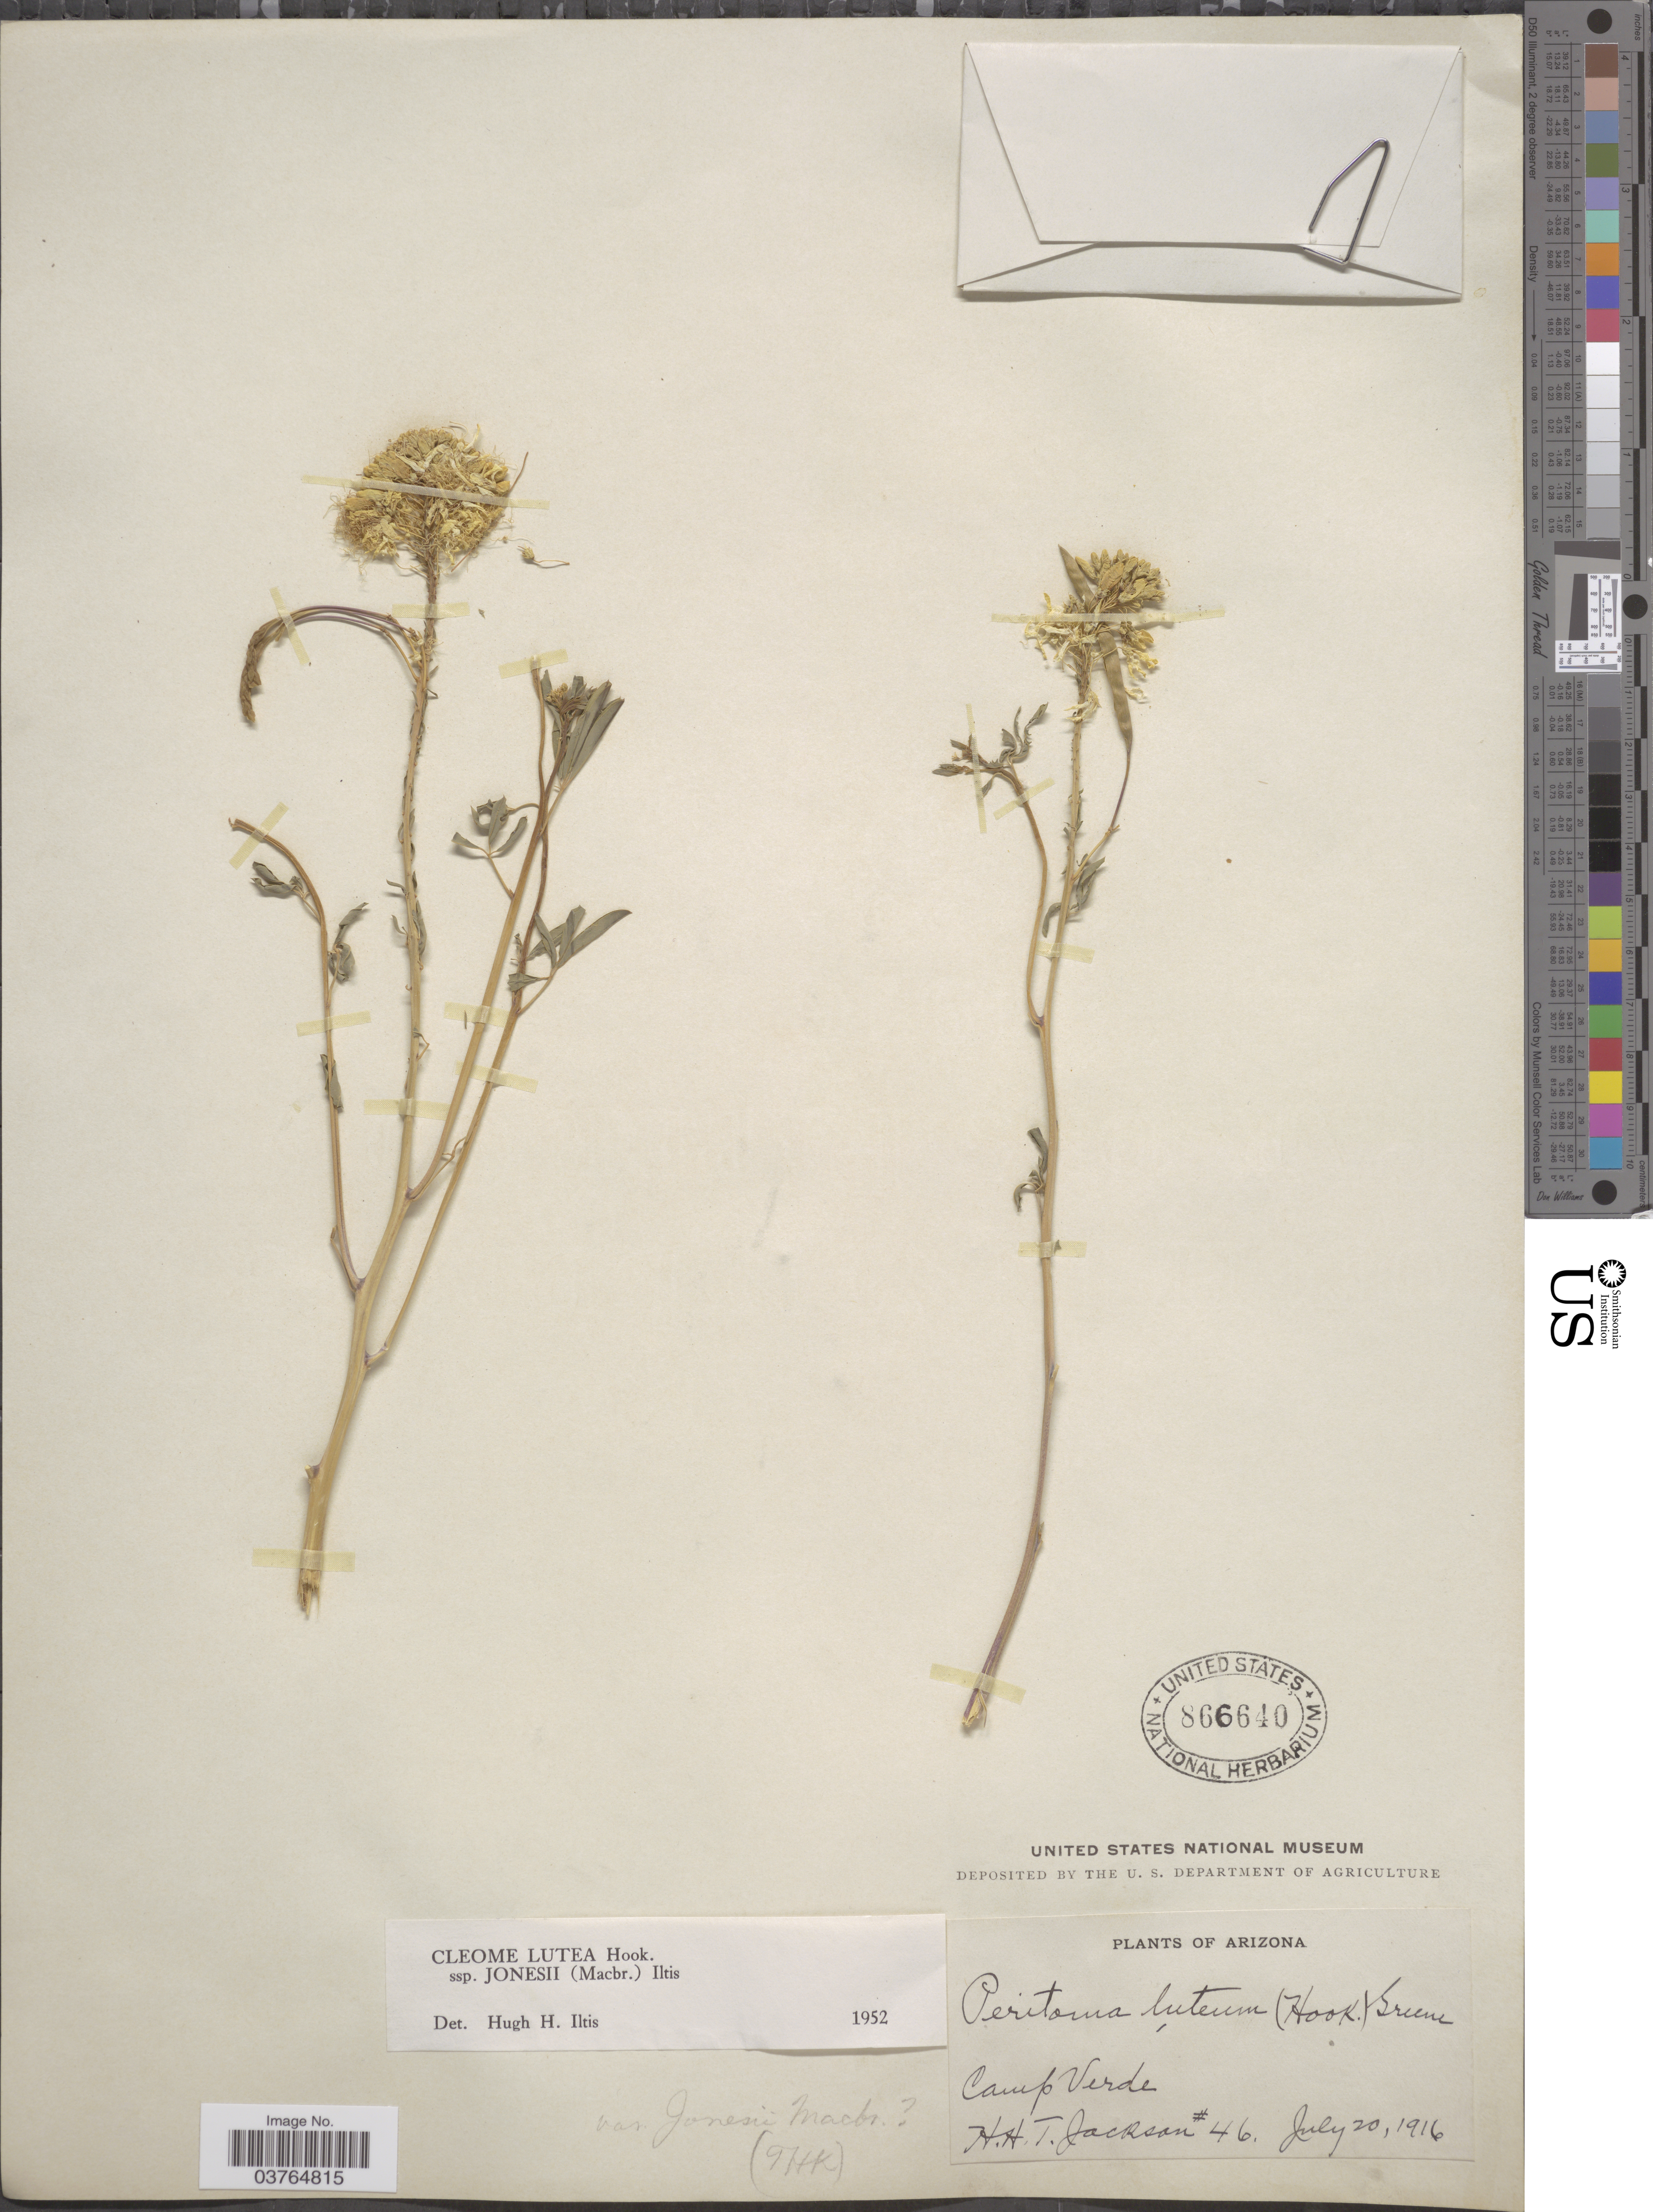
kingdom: Plantae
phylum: Tracheophyta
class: Magnoliopsida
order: Brassicales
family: Cleomaceae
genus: Cleomella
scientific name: Cleomella jonesii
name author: (J.F. Macbr.) J.C. Hall & Roalson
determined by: Strong, M. T., (US), Smithsonian Institution - National Museum of Natural History (UNITED STATES)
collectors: H. Jackson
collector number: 46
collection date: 1916-07-20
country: United States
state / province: Arizona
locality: Camp Verde.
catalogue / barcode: US 866640